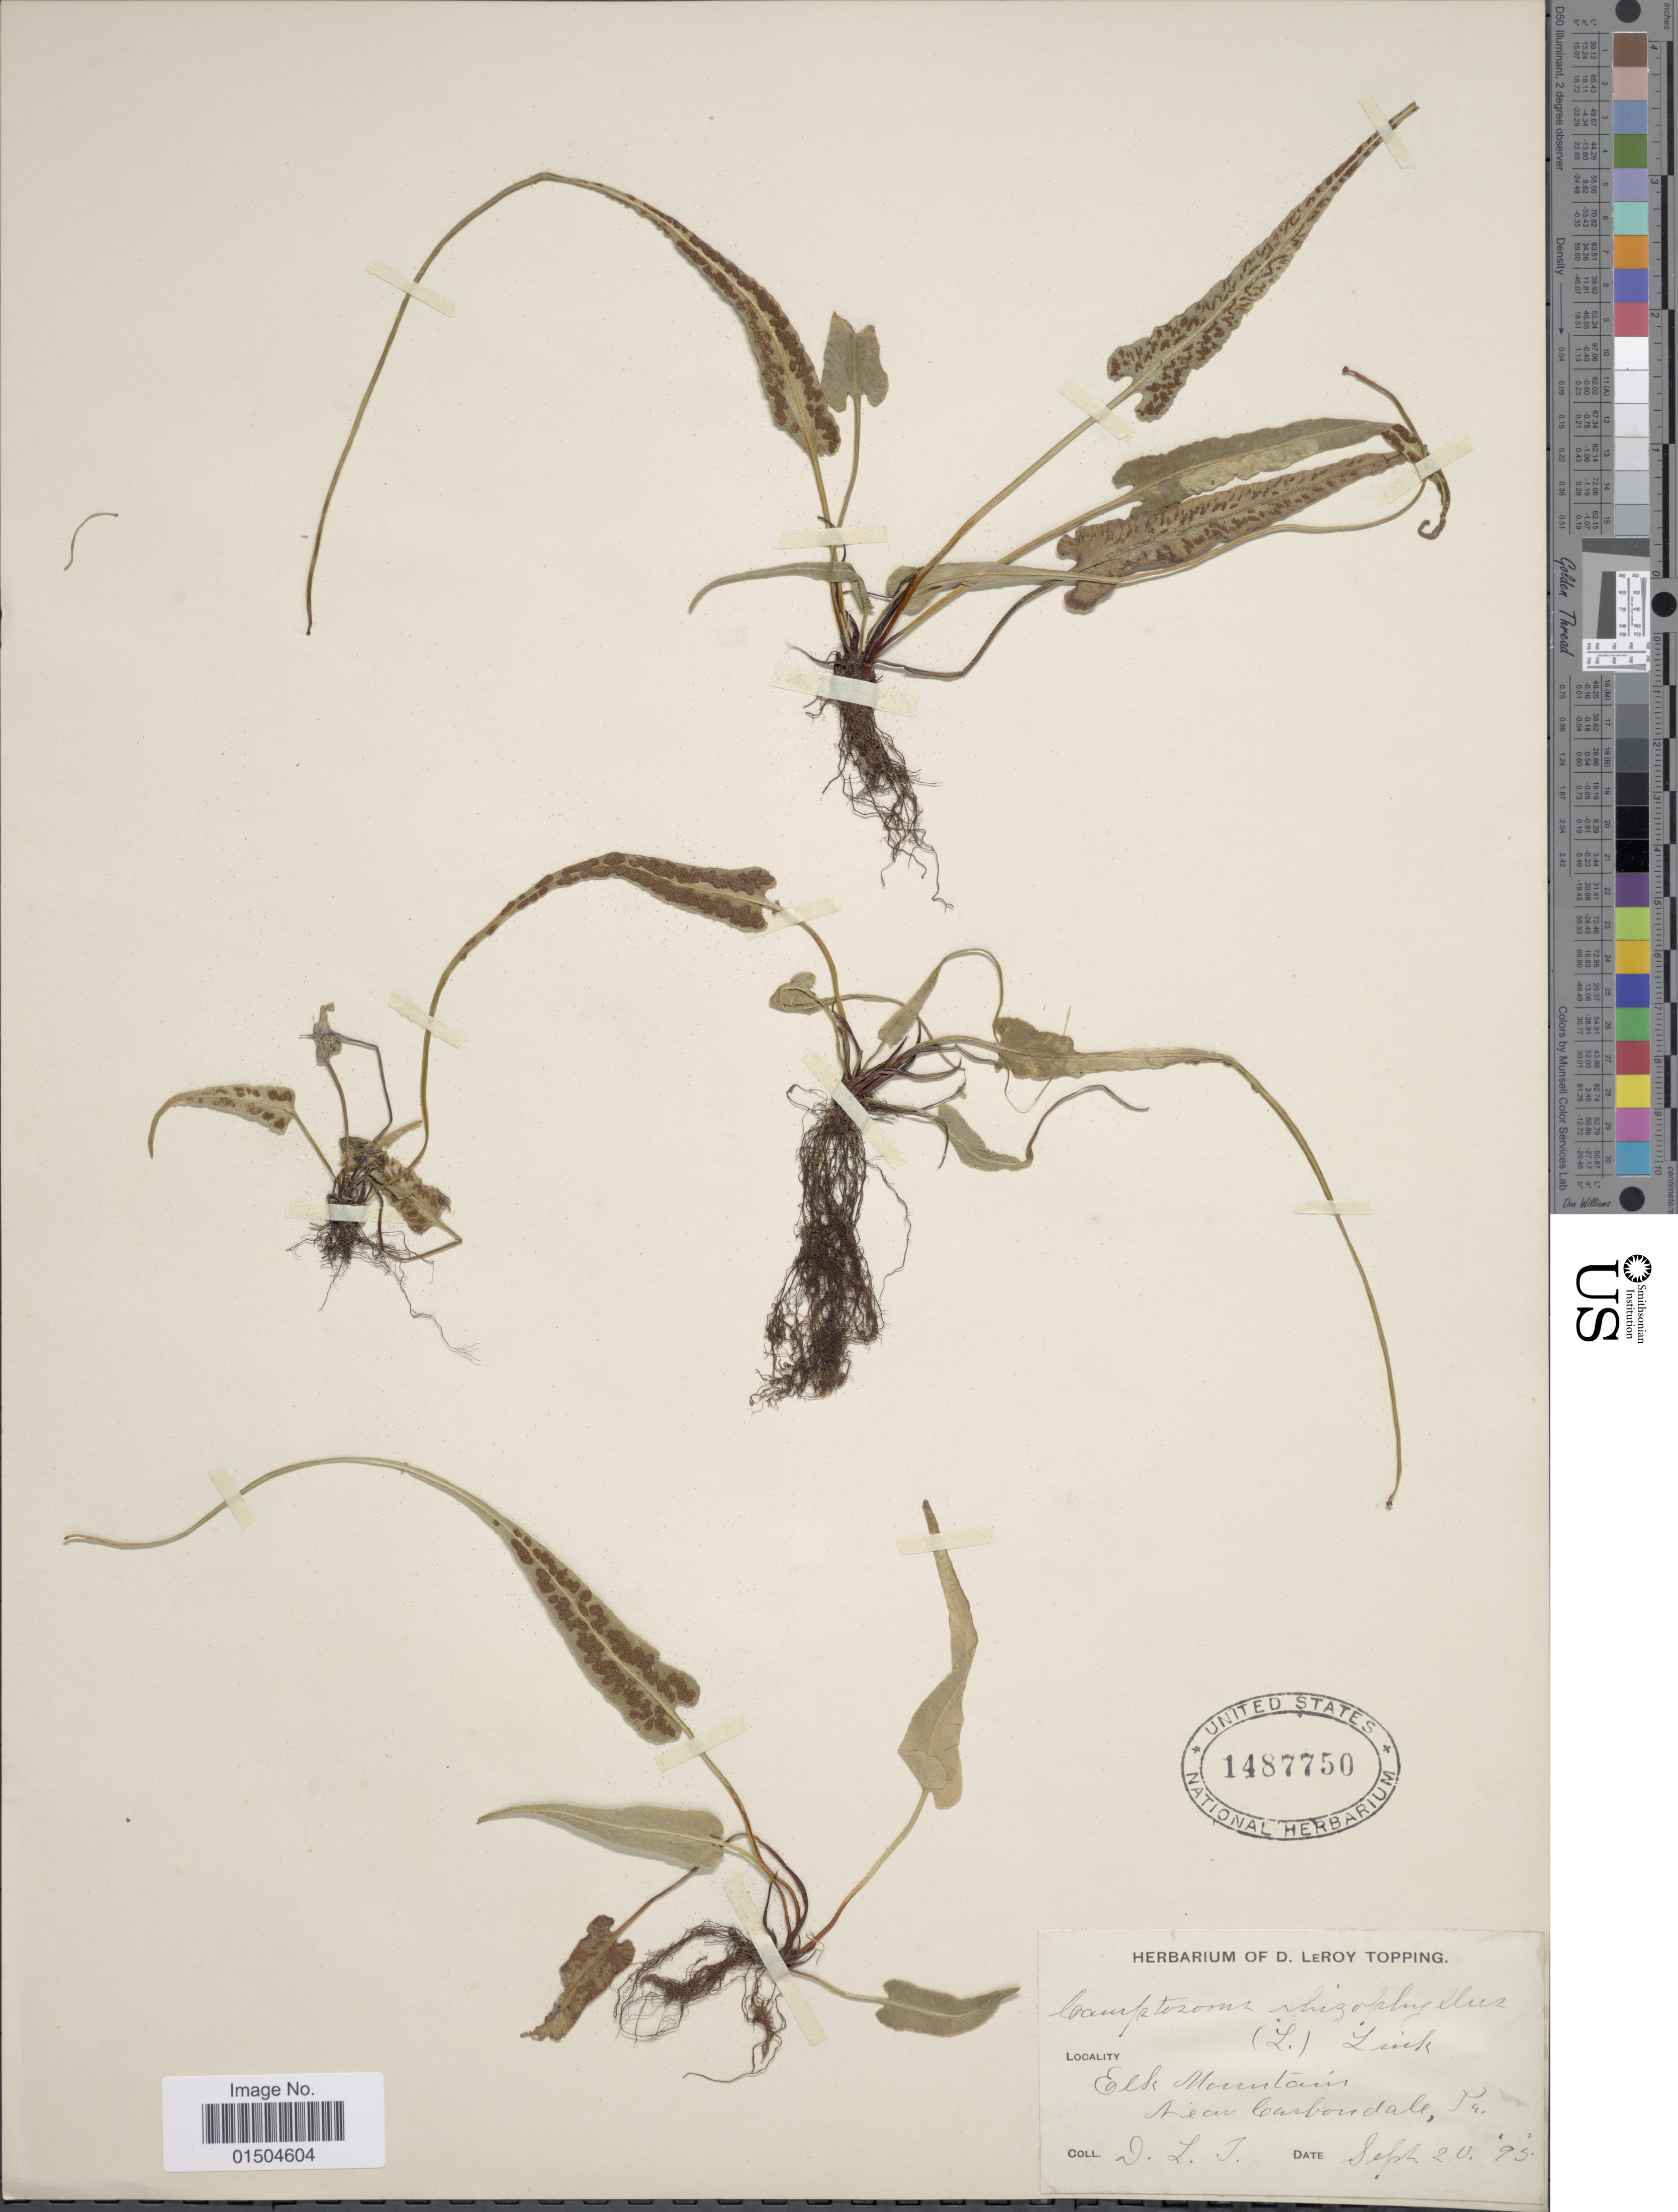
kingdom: Plantae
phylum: Tracheophyta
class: Polypodiopsida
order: Polypodiales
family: Aspleniaceae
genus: Asplenium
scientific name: Asplenium rhizophyllum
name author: L.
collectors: D. L. Topping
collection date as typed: Transcribed d/m/y: 20/9/95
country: United States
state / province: Pennsylvania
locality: Elk Mountain, near Carbondale.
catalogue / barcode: US 1487750